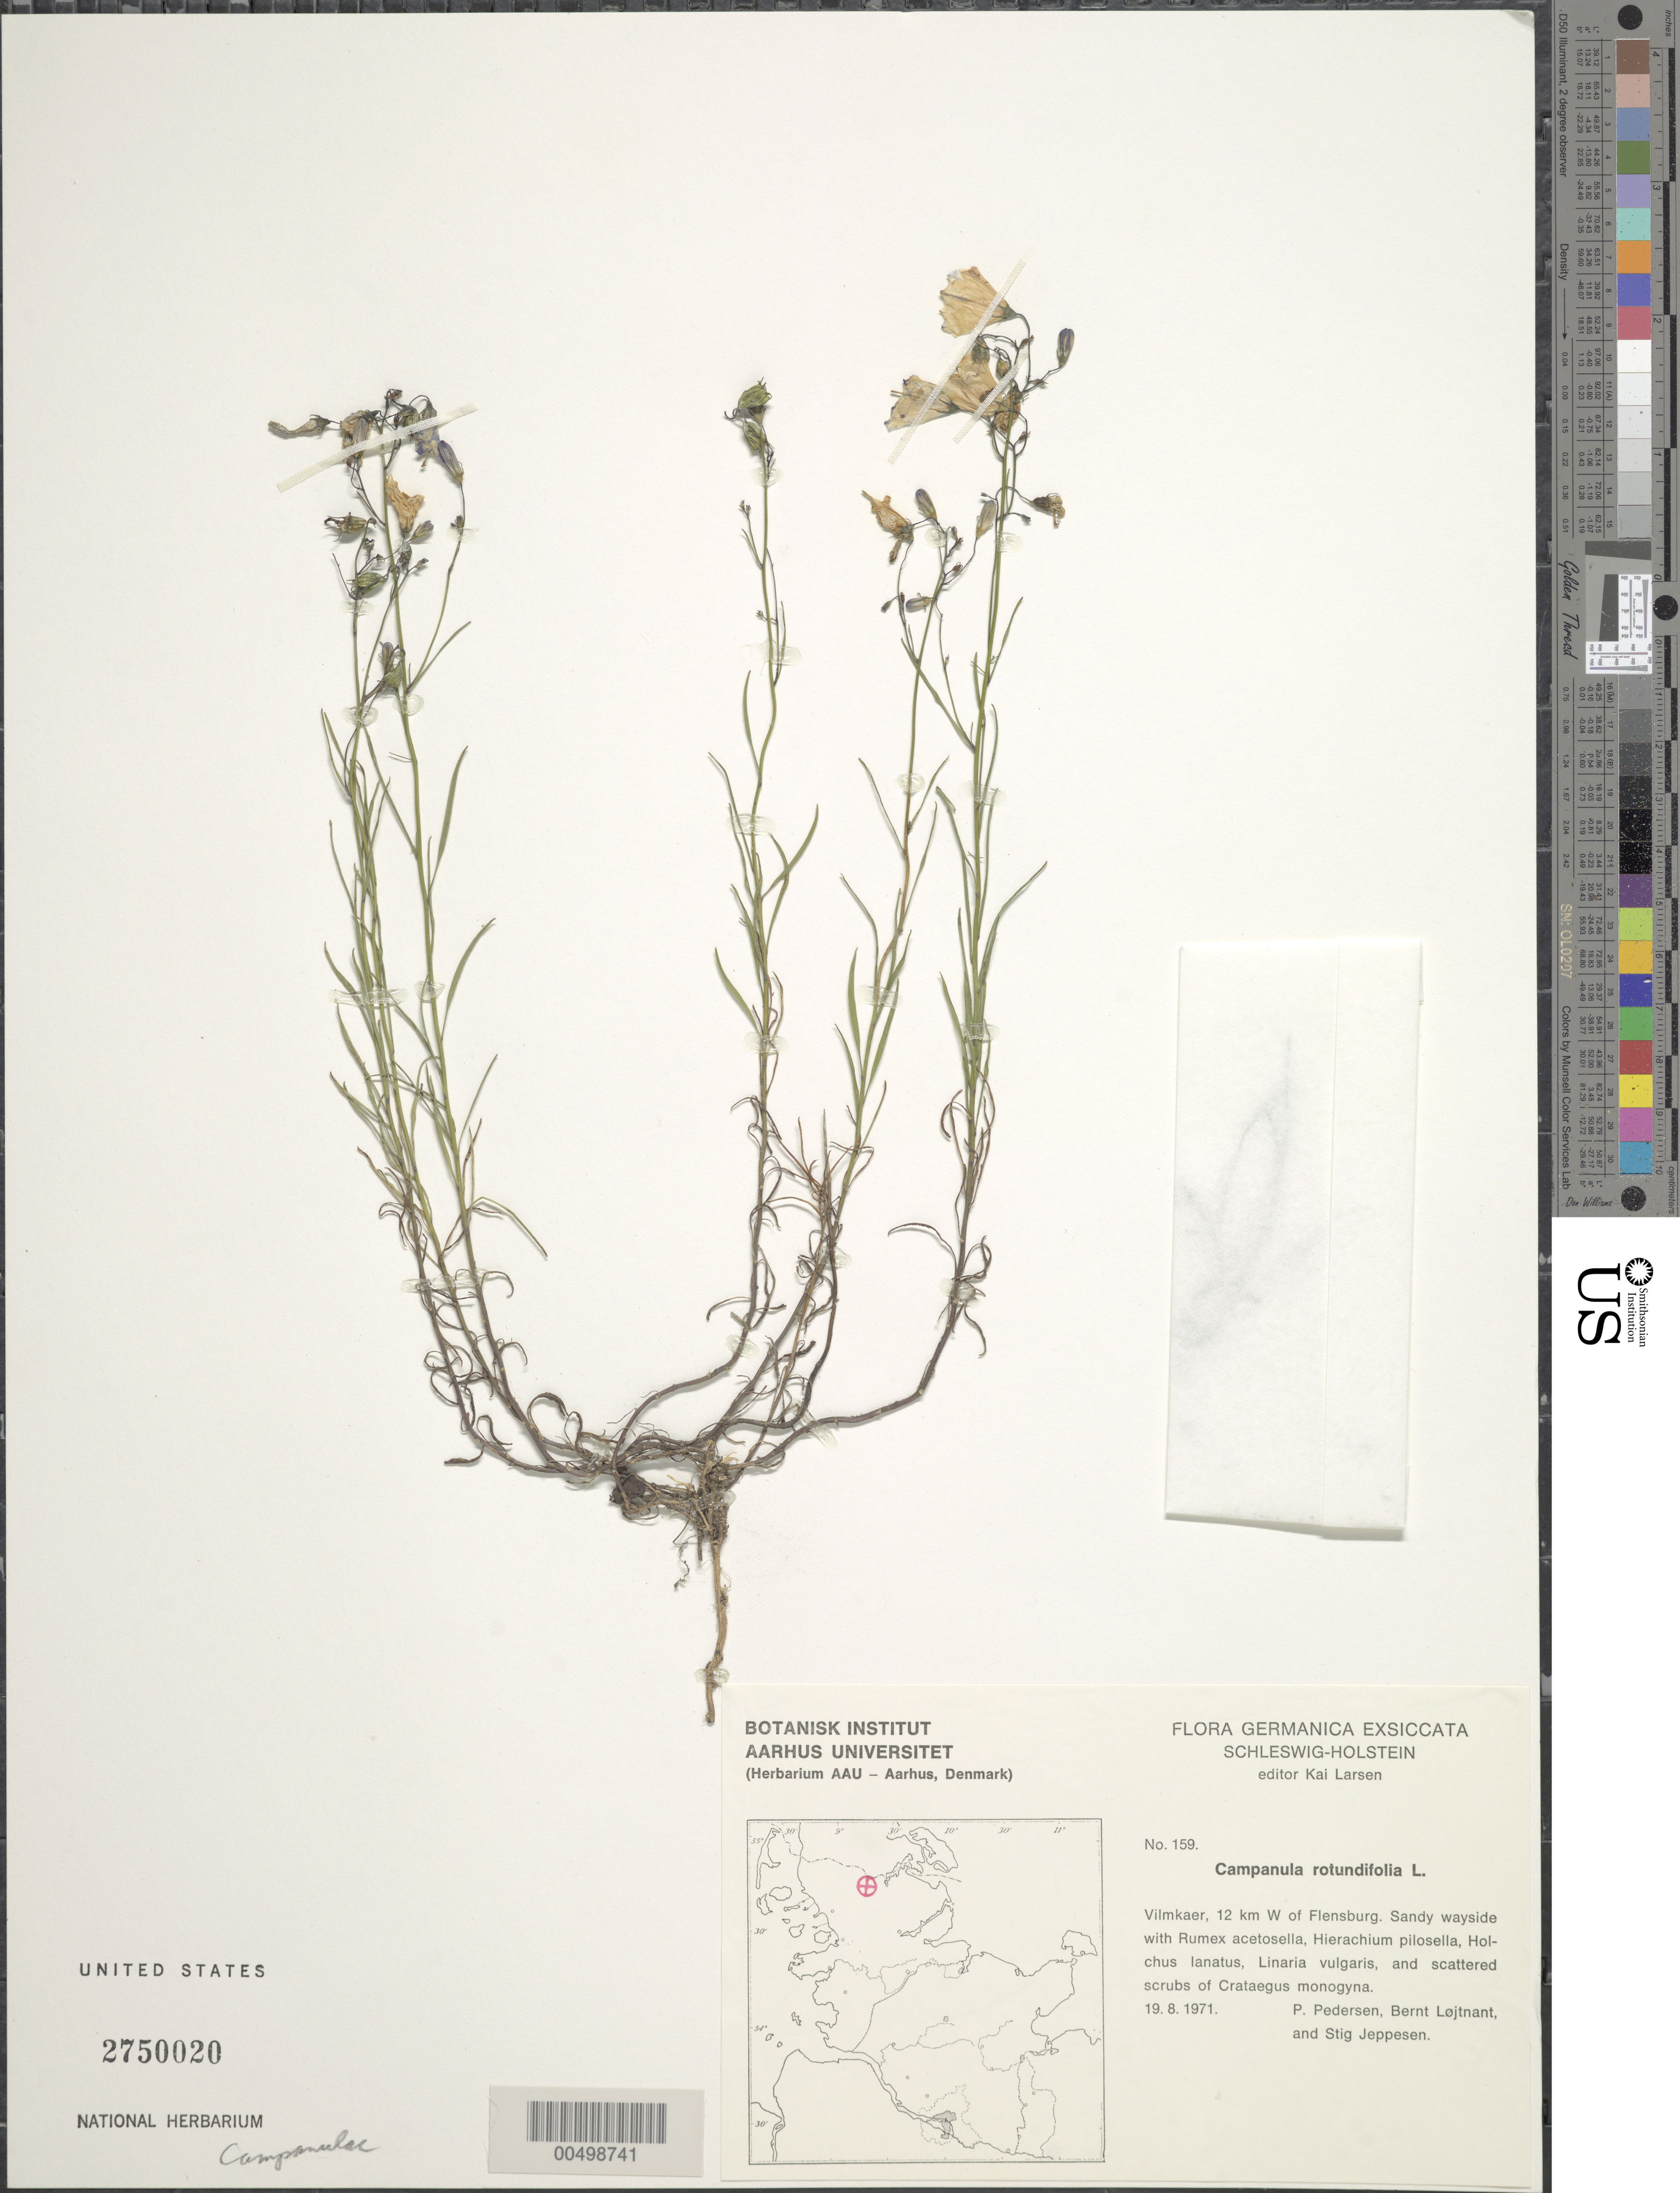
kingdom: Plantae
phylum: Tracheophyta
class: Magnoliopsida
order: Asterales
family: Campanulaceae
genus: Campanula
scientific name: Campanula rotundifolia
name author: L.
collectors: P. Pedersen, B. Löjtnant & S. Jeppesen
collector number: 159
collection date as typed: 19 Aug 1971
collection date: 1971-08-19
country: Germany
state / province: Schleswig-Holstein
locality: Vilmkaer, 12 km W of Flensburg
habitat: sandy wayside with Rumex acetosella, Hierachium pilosella, Holchus lanatus, Linaria vulgaris, and scattered scrubs of *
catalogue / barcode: US 2750020